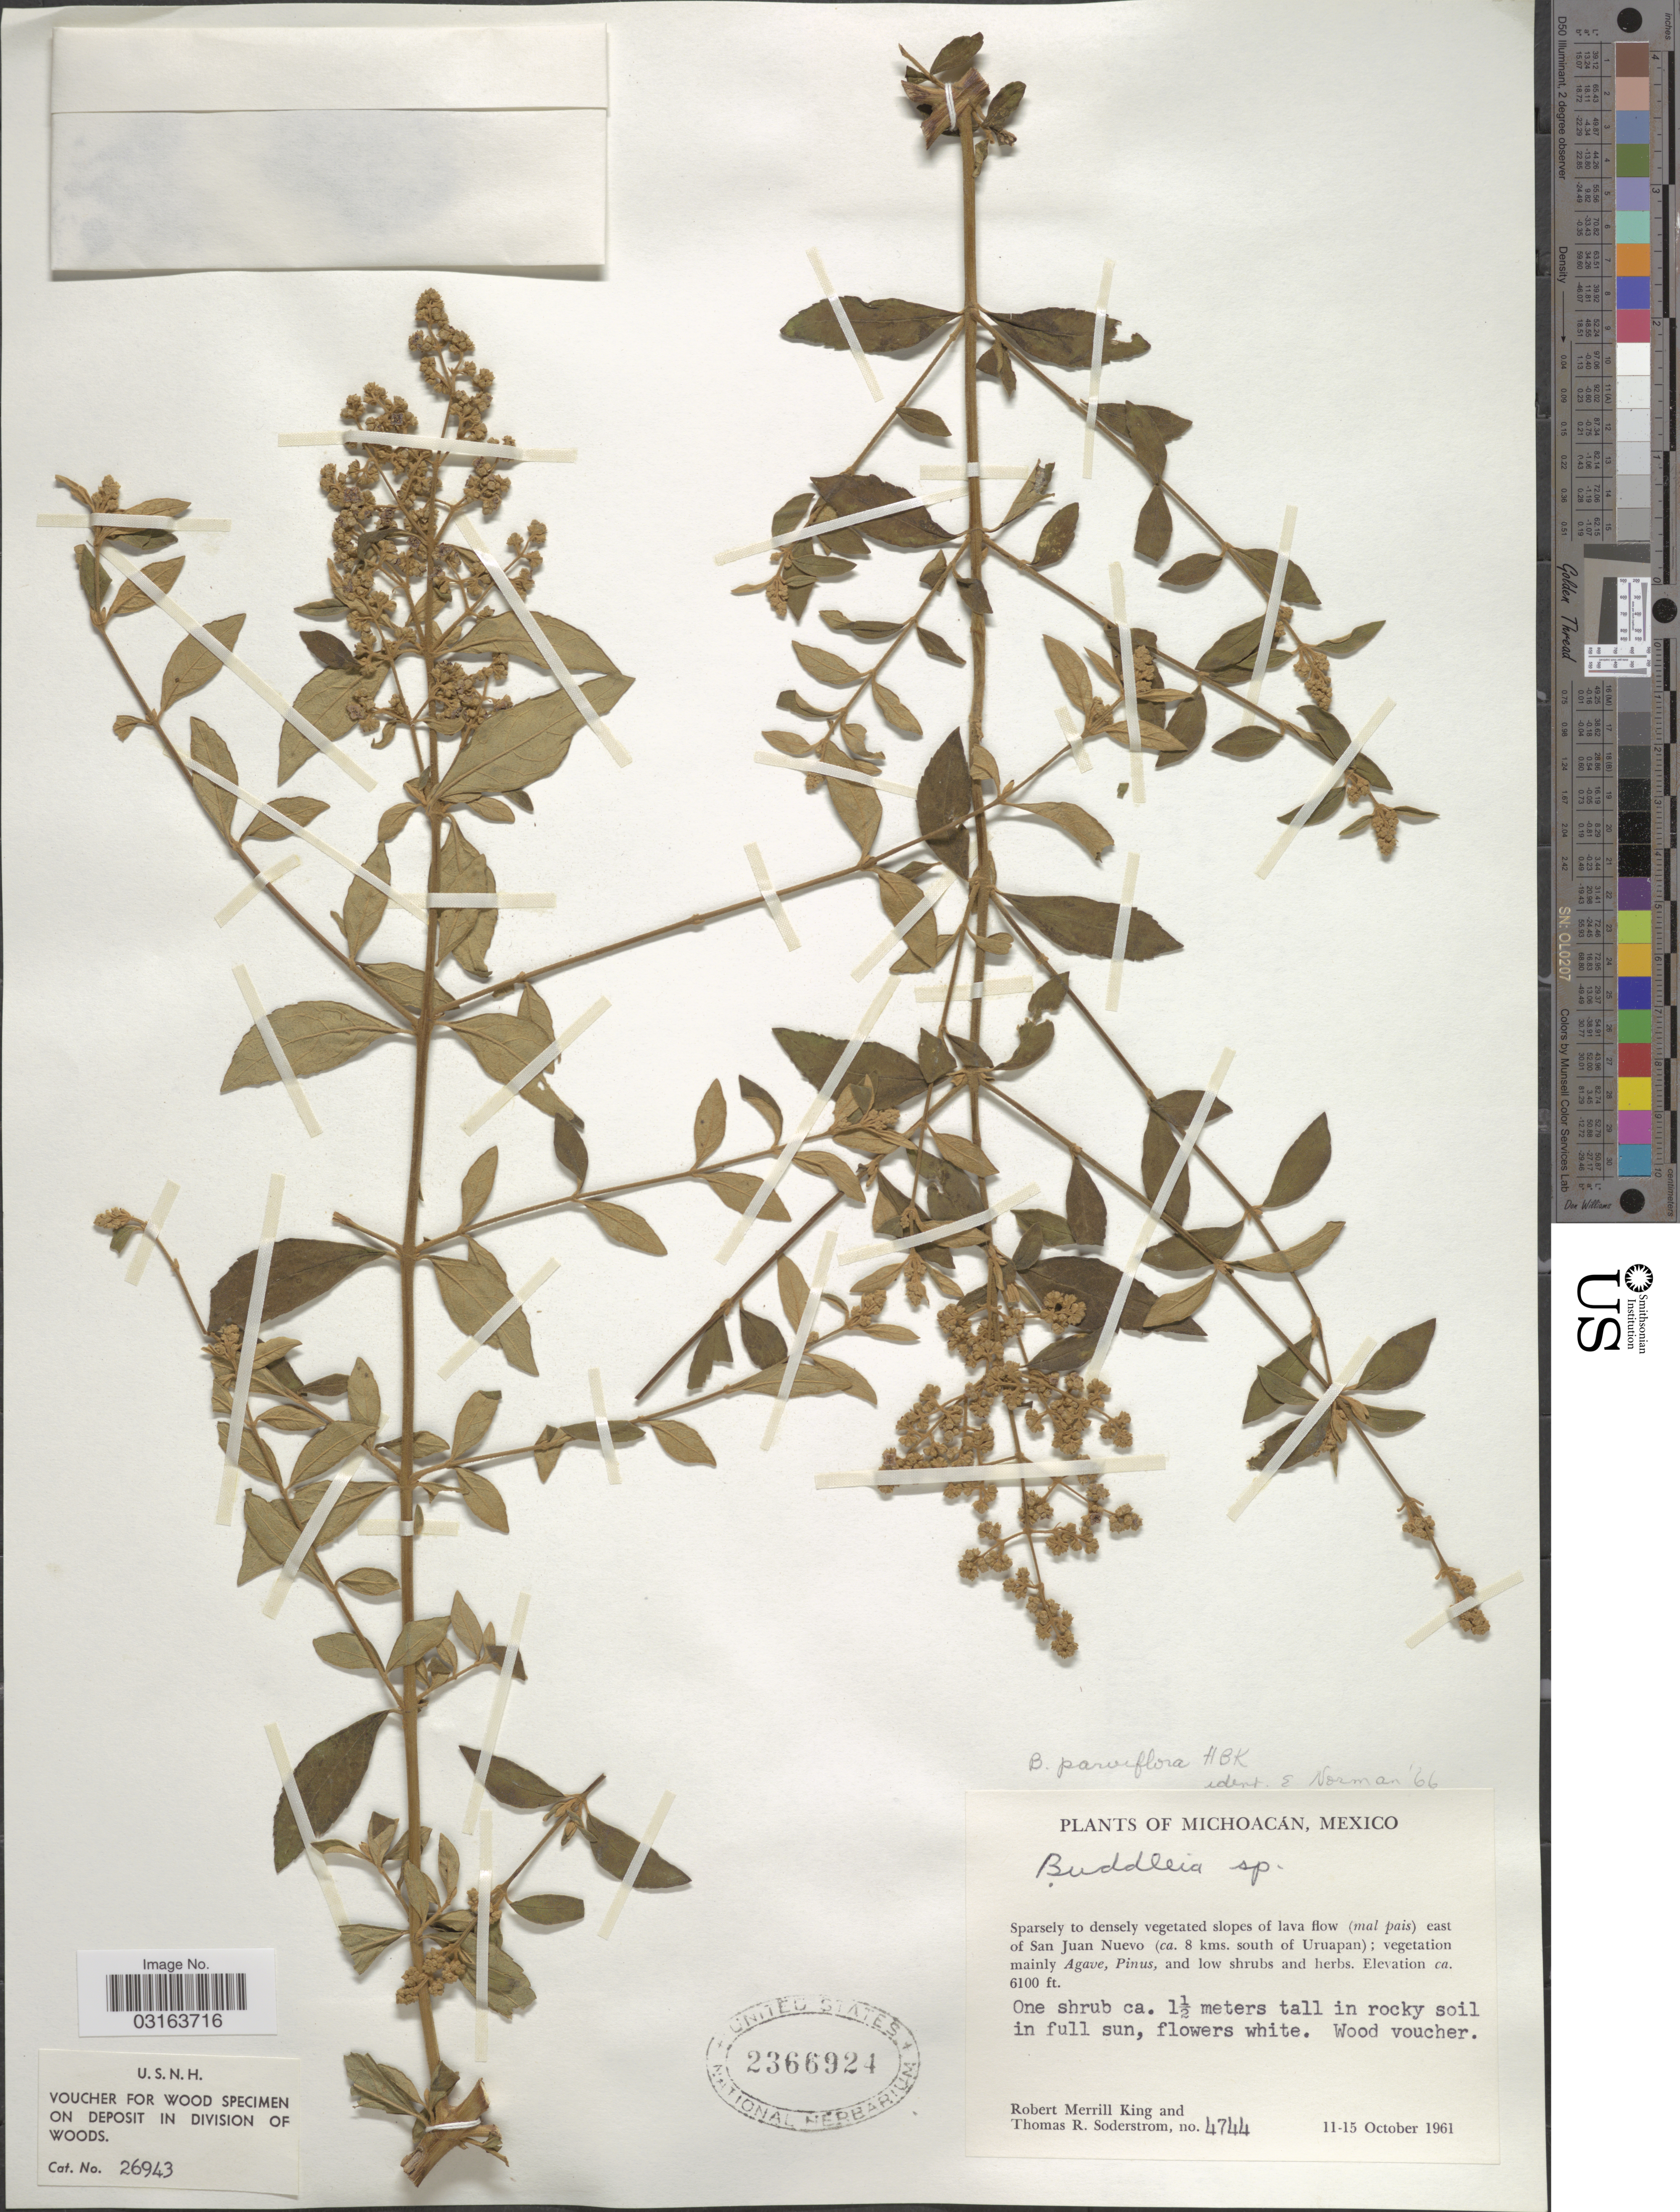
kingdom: Plantae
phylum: Tracheophyta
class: Magnoliopsida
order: Lamiales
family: Scrophulariaceae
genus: Buddleja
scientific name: Buddleja parviflora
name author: Kunth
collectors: R. M. King & T. R. Soderstrom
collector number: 4744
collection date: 1961-10-11/1961-10-15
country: Mexico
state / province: Michoacán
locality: East of San Juan Nuevo (ca. 8 kms. south of Uruapan).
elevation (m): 1859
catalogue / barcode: US 2366924